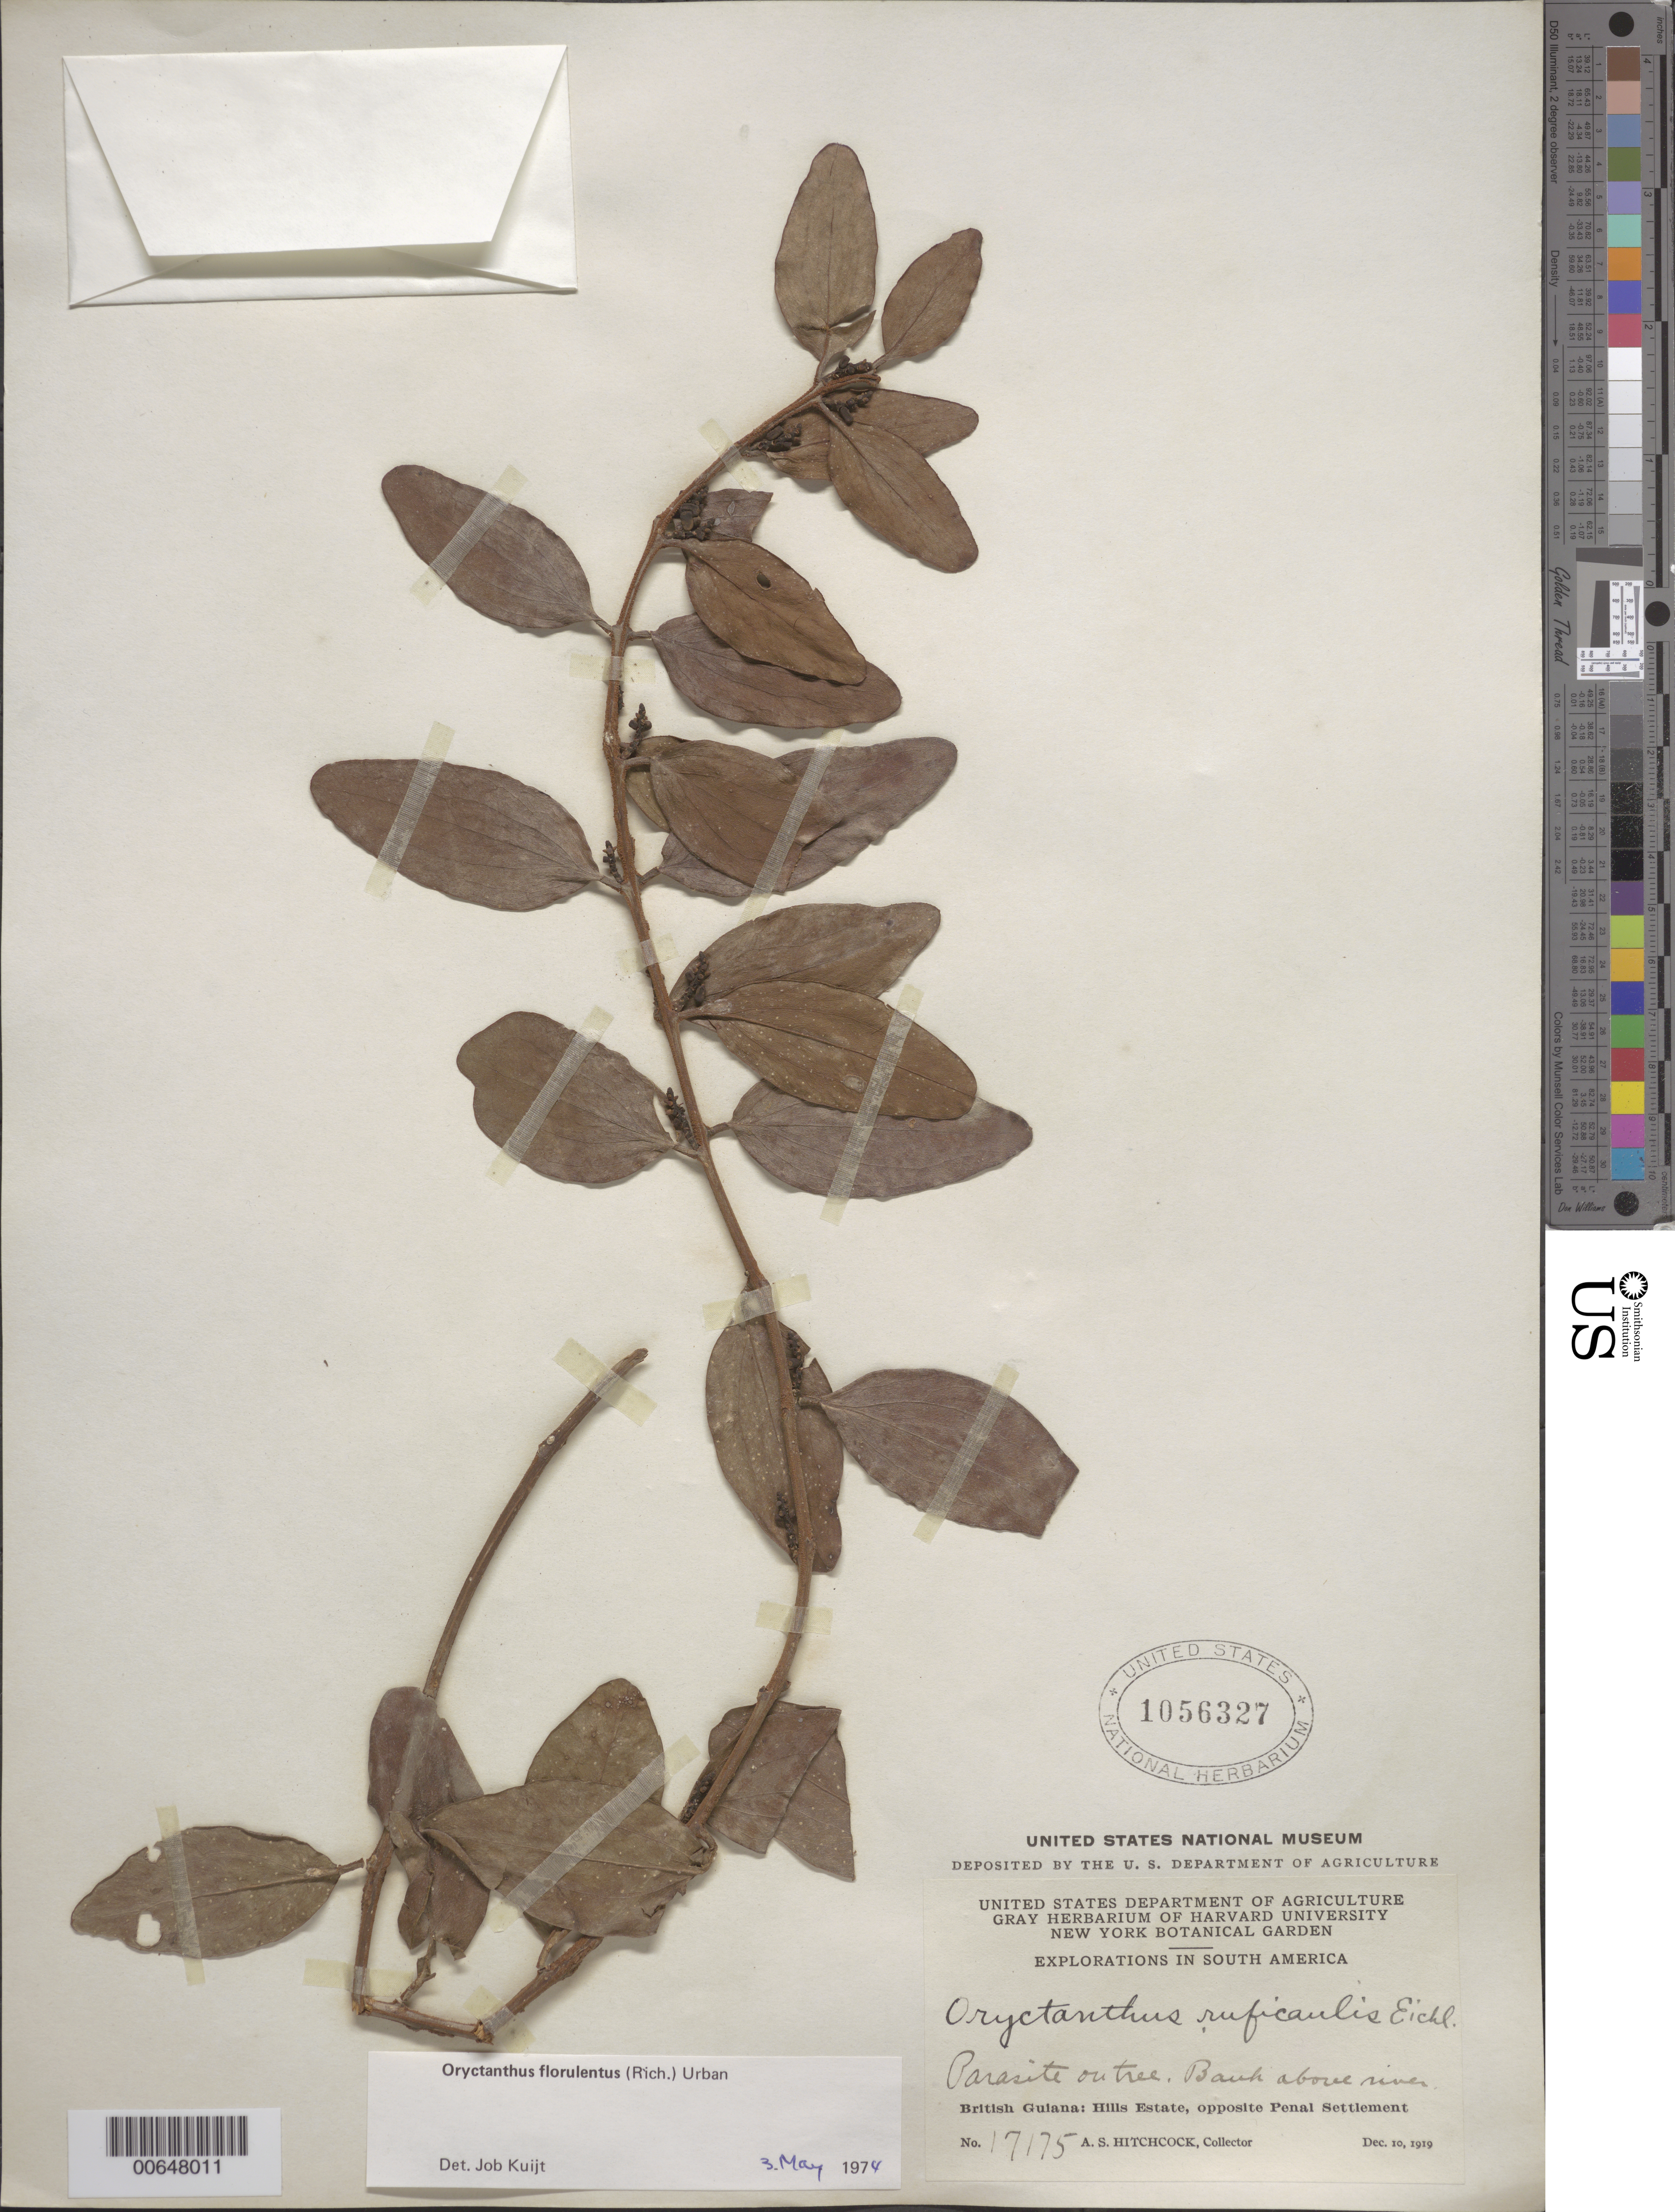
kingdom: Plantae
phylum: Tracheophyta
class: Magnoliopsida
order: Santalales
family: Loranthaceae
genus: Oryctanthus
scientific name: Oryctanthus florulentus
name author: (Rich.) Tiegh.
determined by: Kuijt, Job, (CANADA)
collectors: A. S. Hitchcock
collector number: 17175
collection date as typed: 10-Dec-19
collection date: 1919-12-10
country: Guyana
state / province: Cuyuni-Mazaruni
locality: Penal Settlement, opposite; Hills Estate, 3 mi SW of Bartica near Mazaruni R.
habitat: Bank above river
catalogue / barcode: US 1056327